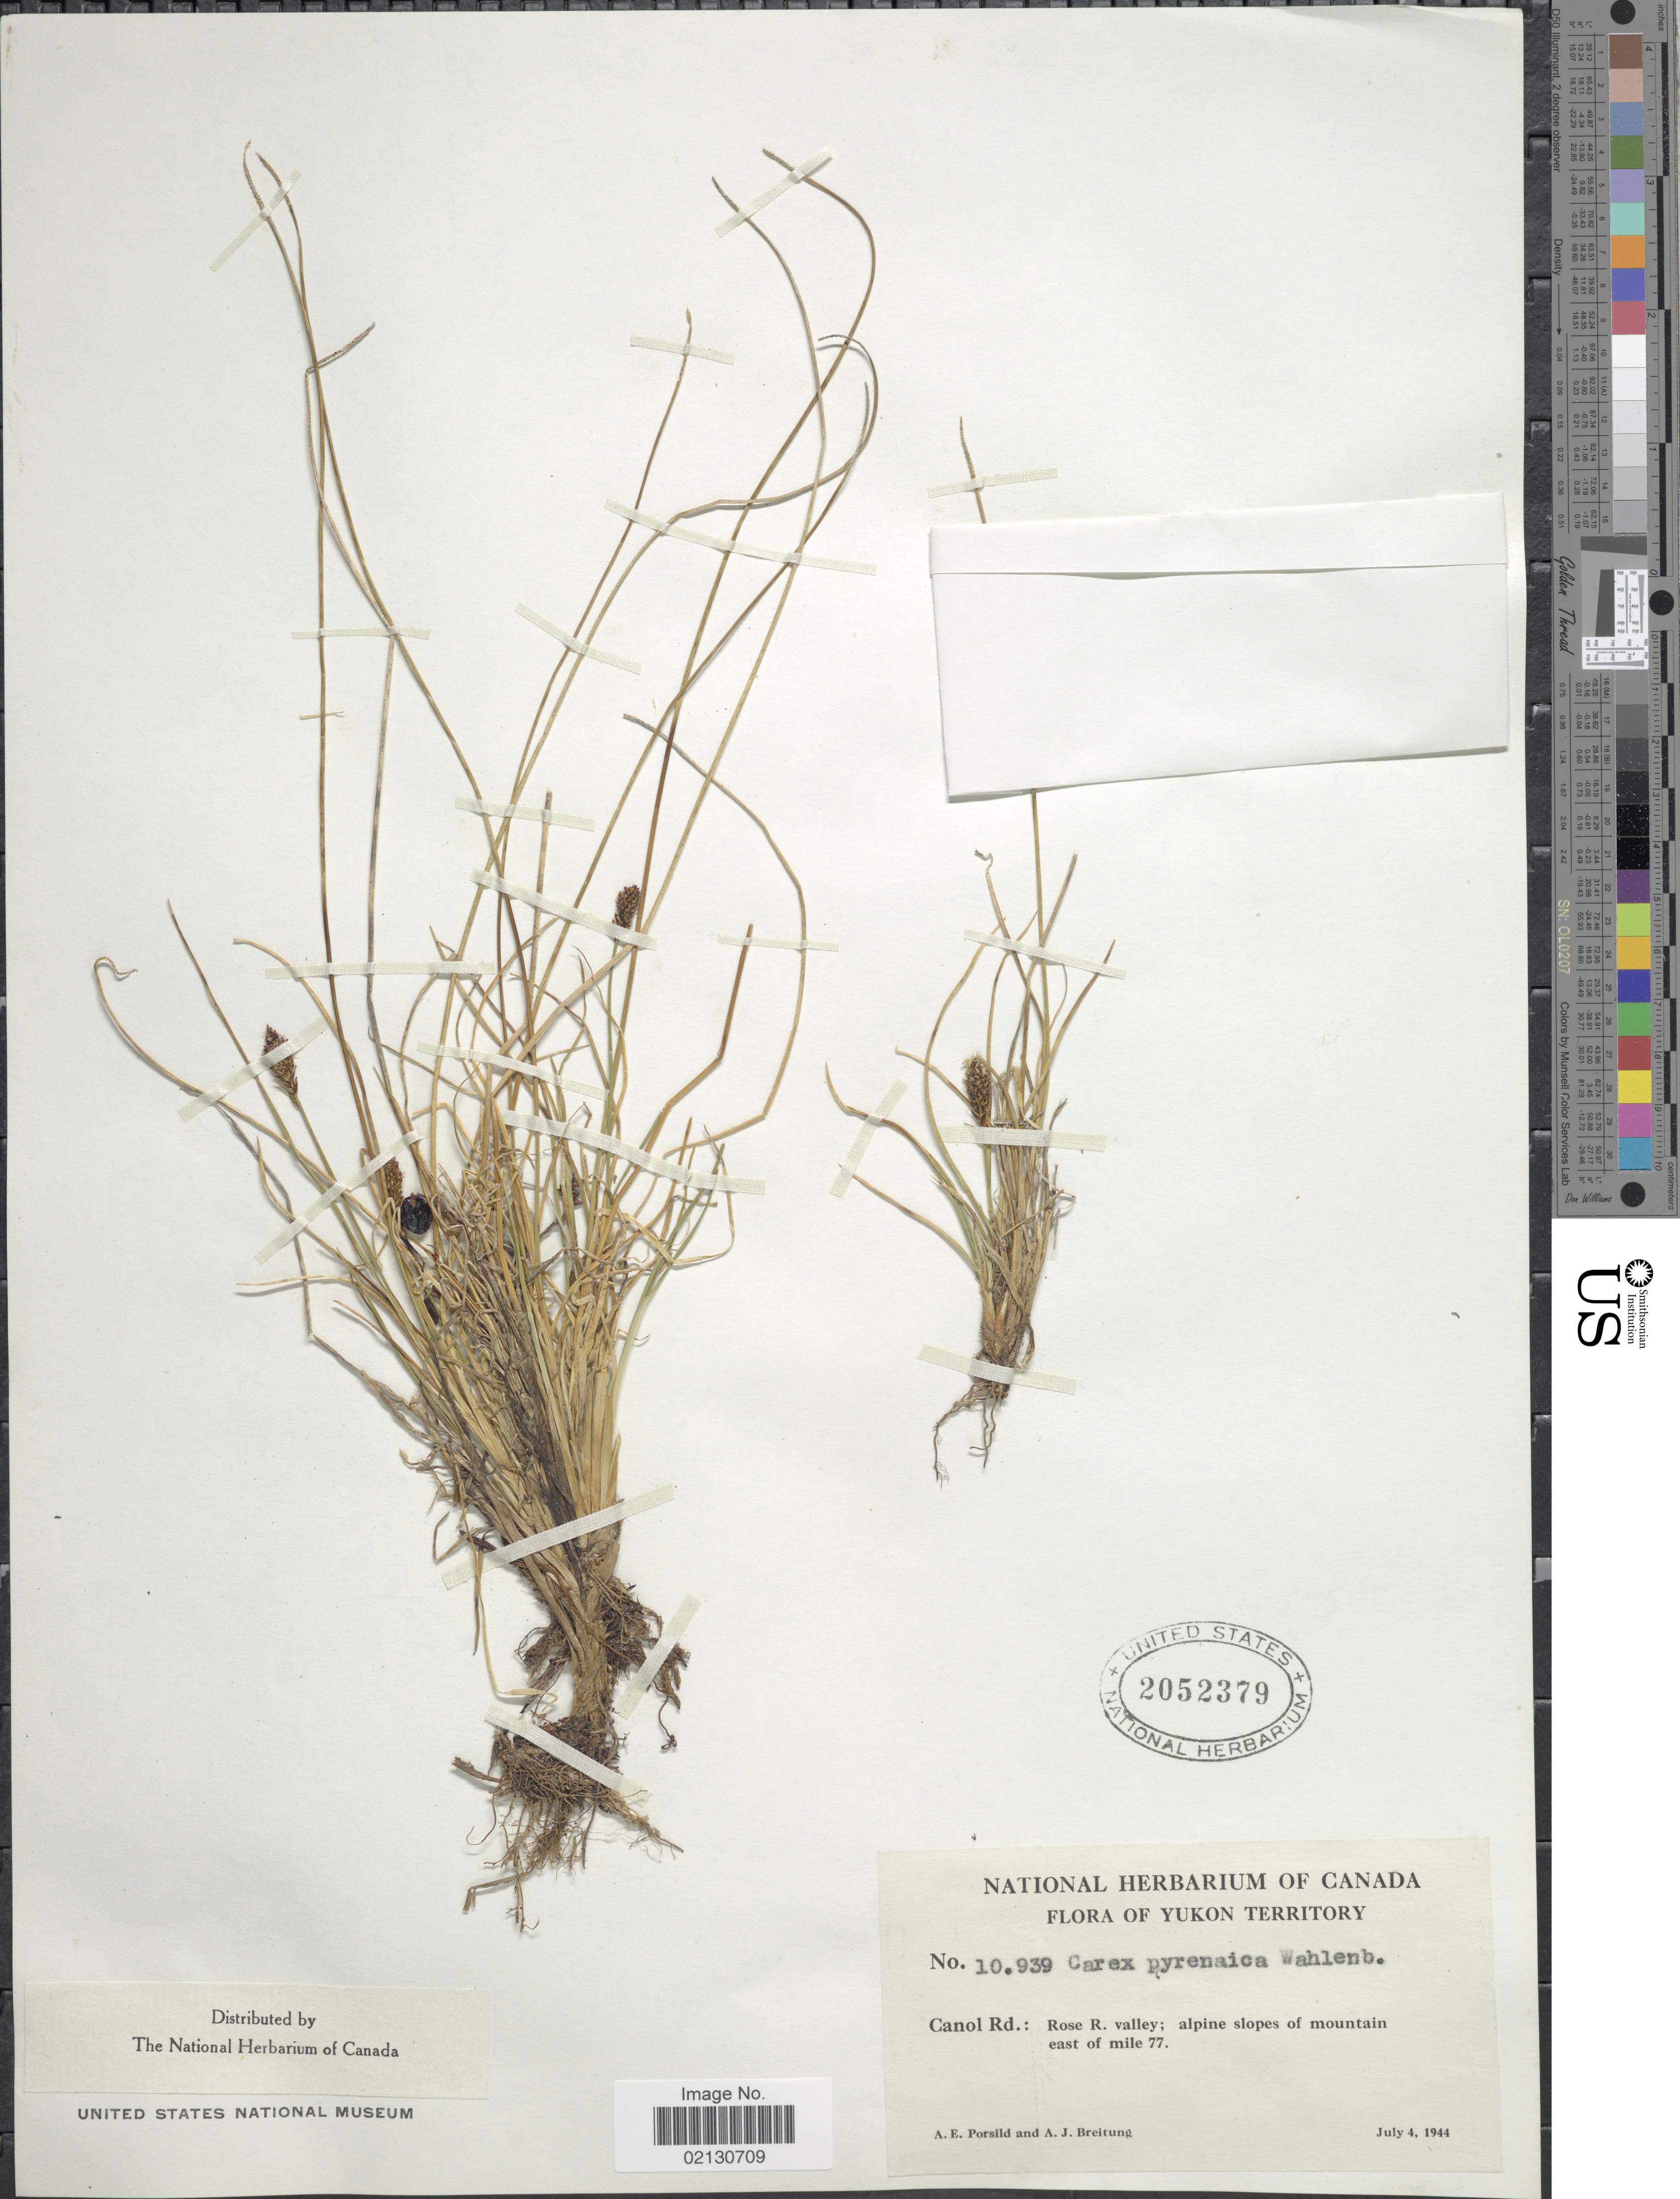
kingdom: Plantae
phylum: Tracheophyta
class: Liliopsida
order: Poales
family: Cyperaceae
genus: Carex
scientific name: Carex micropoda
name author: C.A. Mey.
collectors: A. E. Porsild & A. Breitung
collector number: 10939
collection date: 1944-07-04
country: Canada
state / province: Yukon Territory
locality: Canol Rd.: Rose R. valley; alpine slopes of mountain east of mile 77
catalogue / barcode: US 2052379